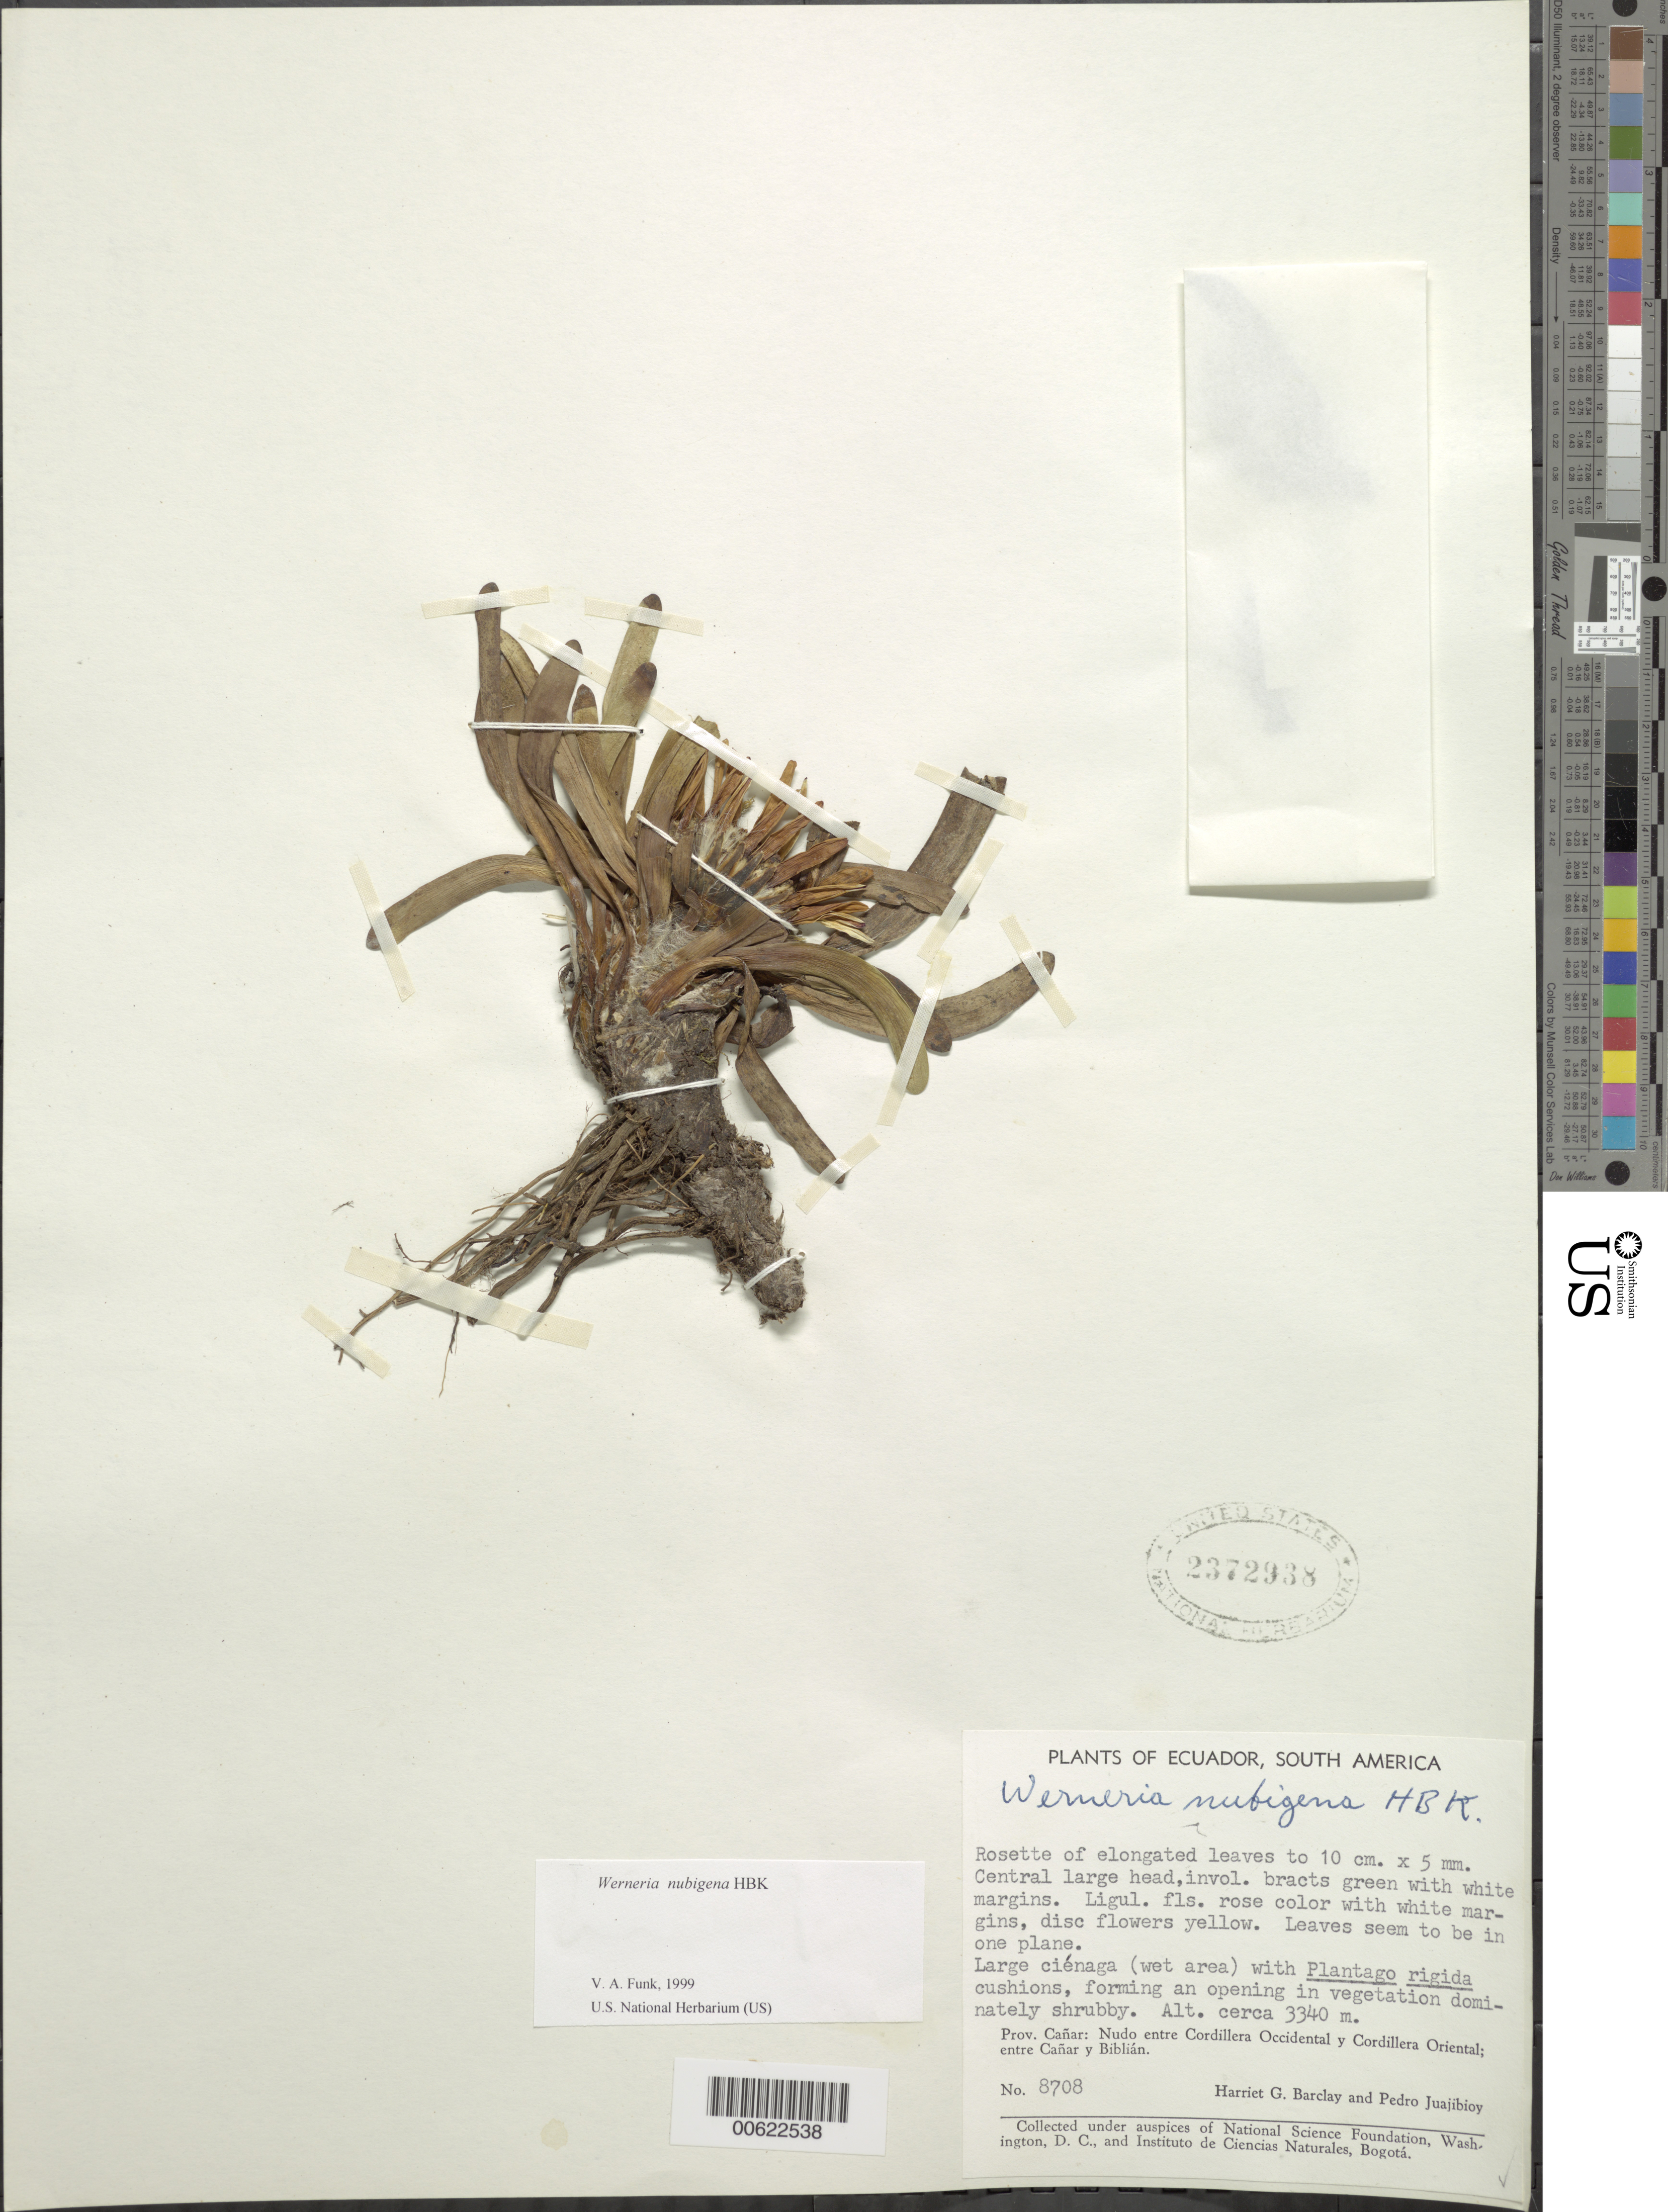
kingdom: Plantae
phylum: Tracheophyta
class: Magnoliopsida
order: Asterales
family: Asteraceae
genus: Werneria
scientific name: Werneria nubigena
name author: Kunth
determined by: Funk, Vicki A., (BOT), Smithsonian Institution - National Museum of Natural History (UNITED STATES)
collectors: H. G. Barclay & P. Juajibioy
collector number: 8708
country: Ecuador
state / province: Cañar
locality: Cordillera Occidental y Cordillera Oriental; entre Cañar y Biblián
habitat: Large ciénaga (wet area) with Plantago rigida cushions, forming an opening in vegetation dominantely shrubby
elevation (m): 33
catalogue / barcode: US 2372938